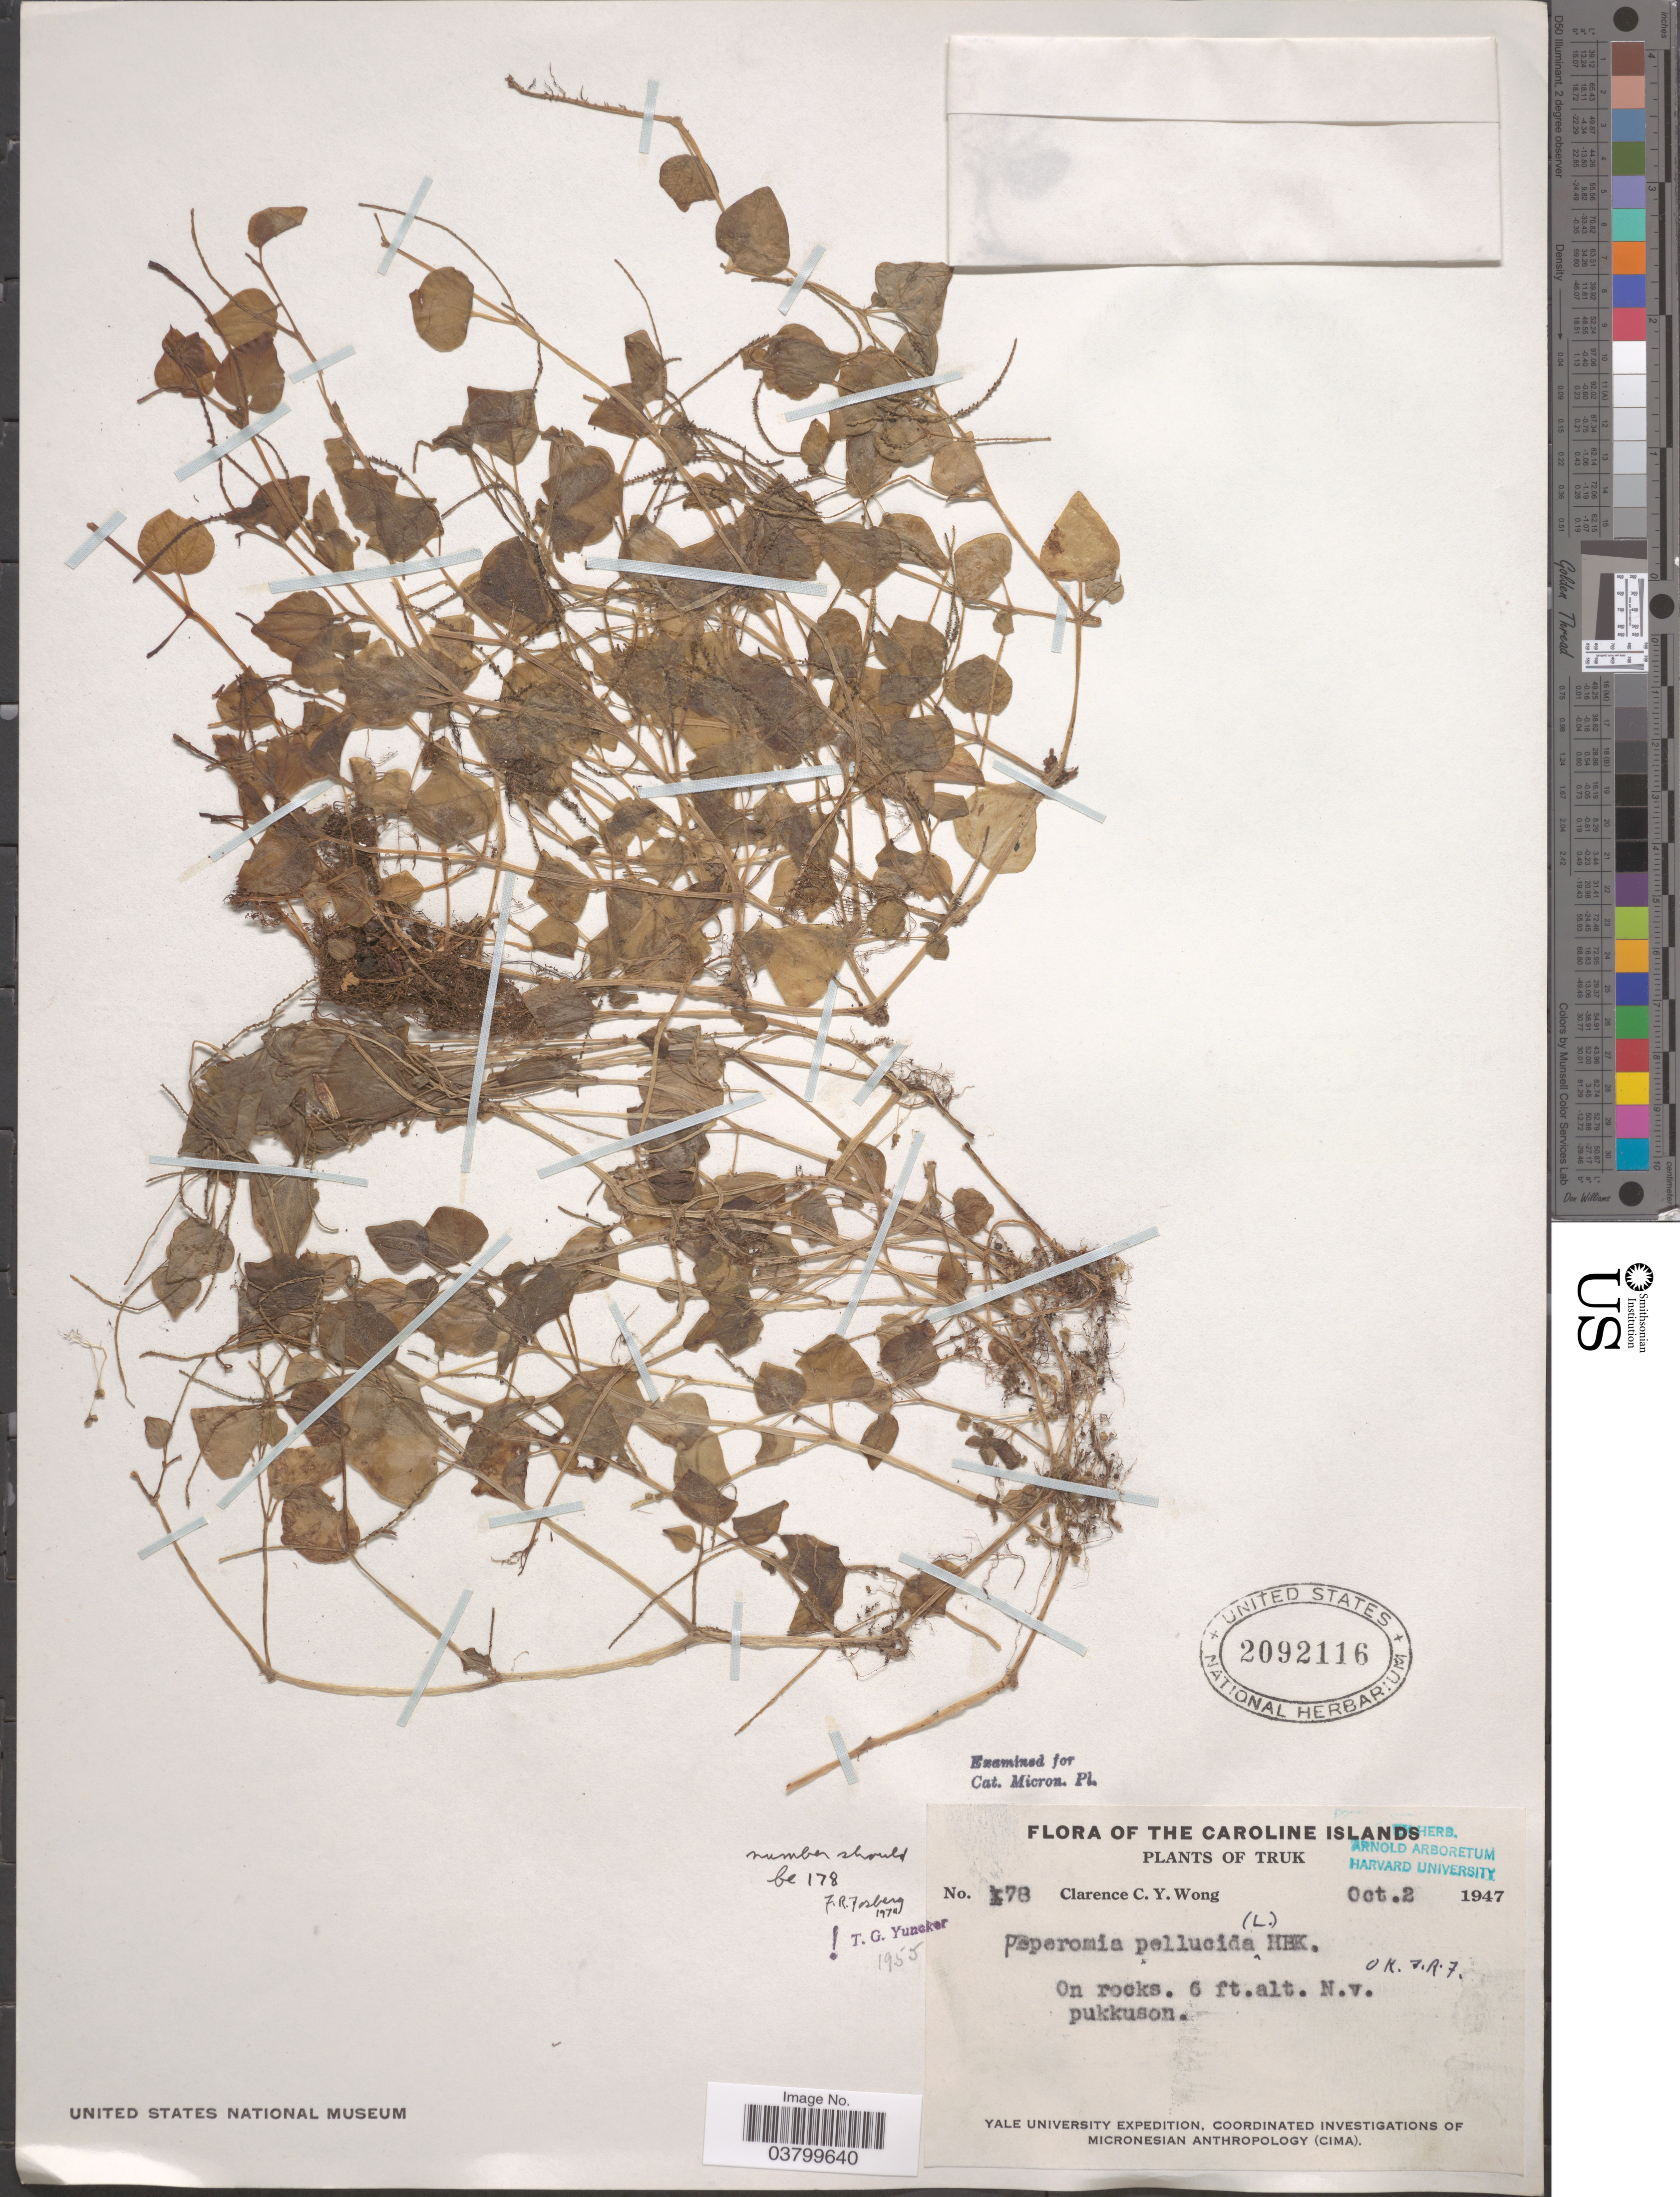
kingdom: Plantae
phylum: Tracheophyta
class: Magnoliopsida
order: Piperales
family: Piperaceae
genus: Peperomia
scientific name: Peperomia pellucida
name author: (L.) Kunth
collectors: C. Y. C. Wong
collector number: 78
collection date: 1947-10-02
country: Micronesia, Federated States of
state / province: Truk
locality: The Caroline Islands.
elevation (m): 2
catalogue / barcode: US 2092116